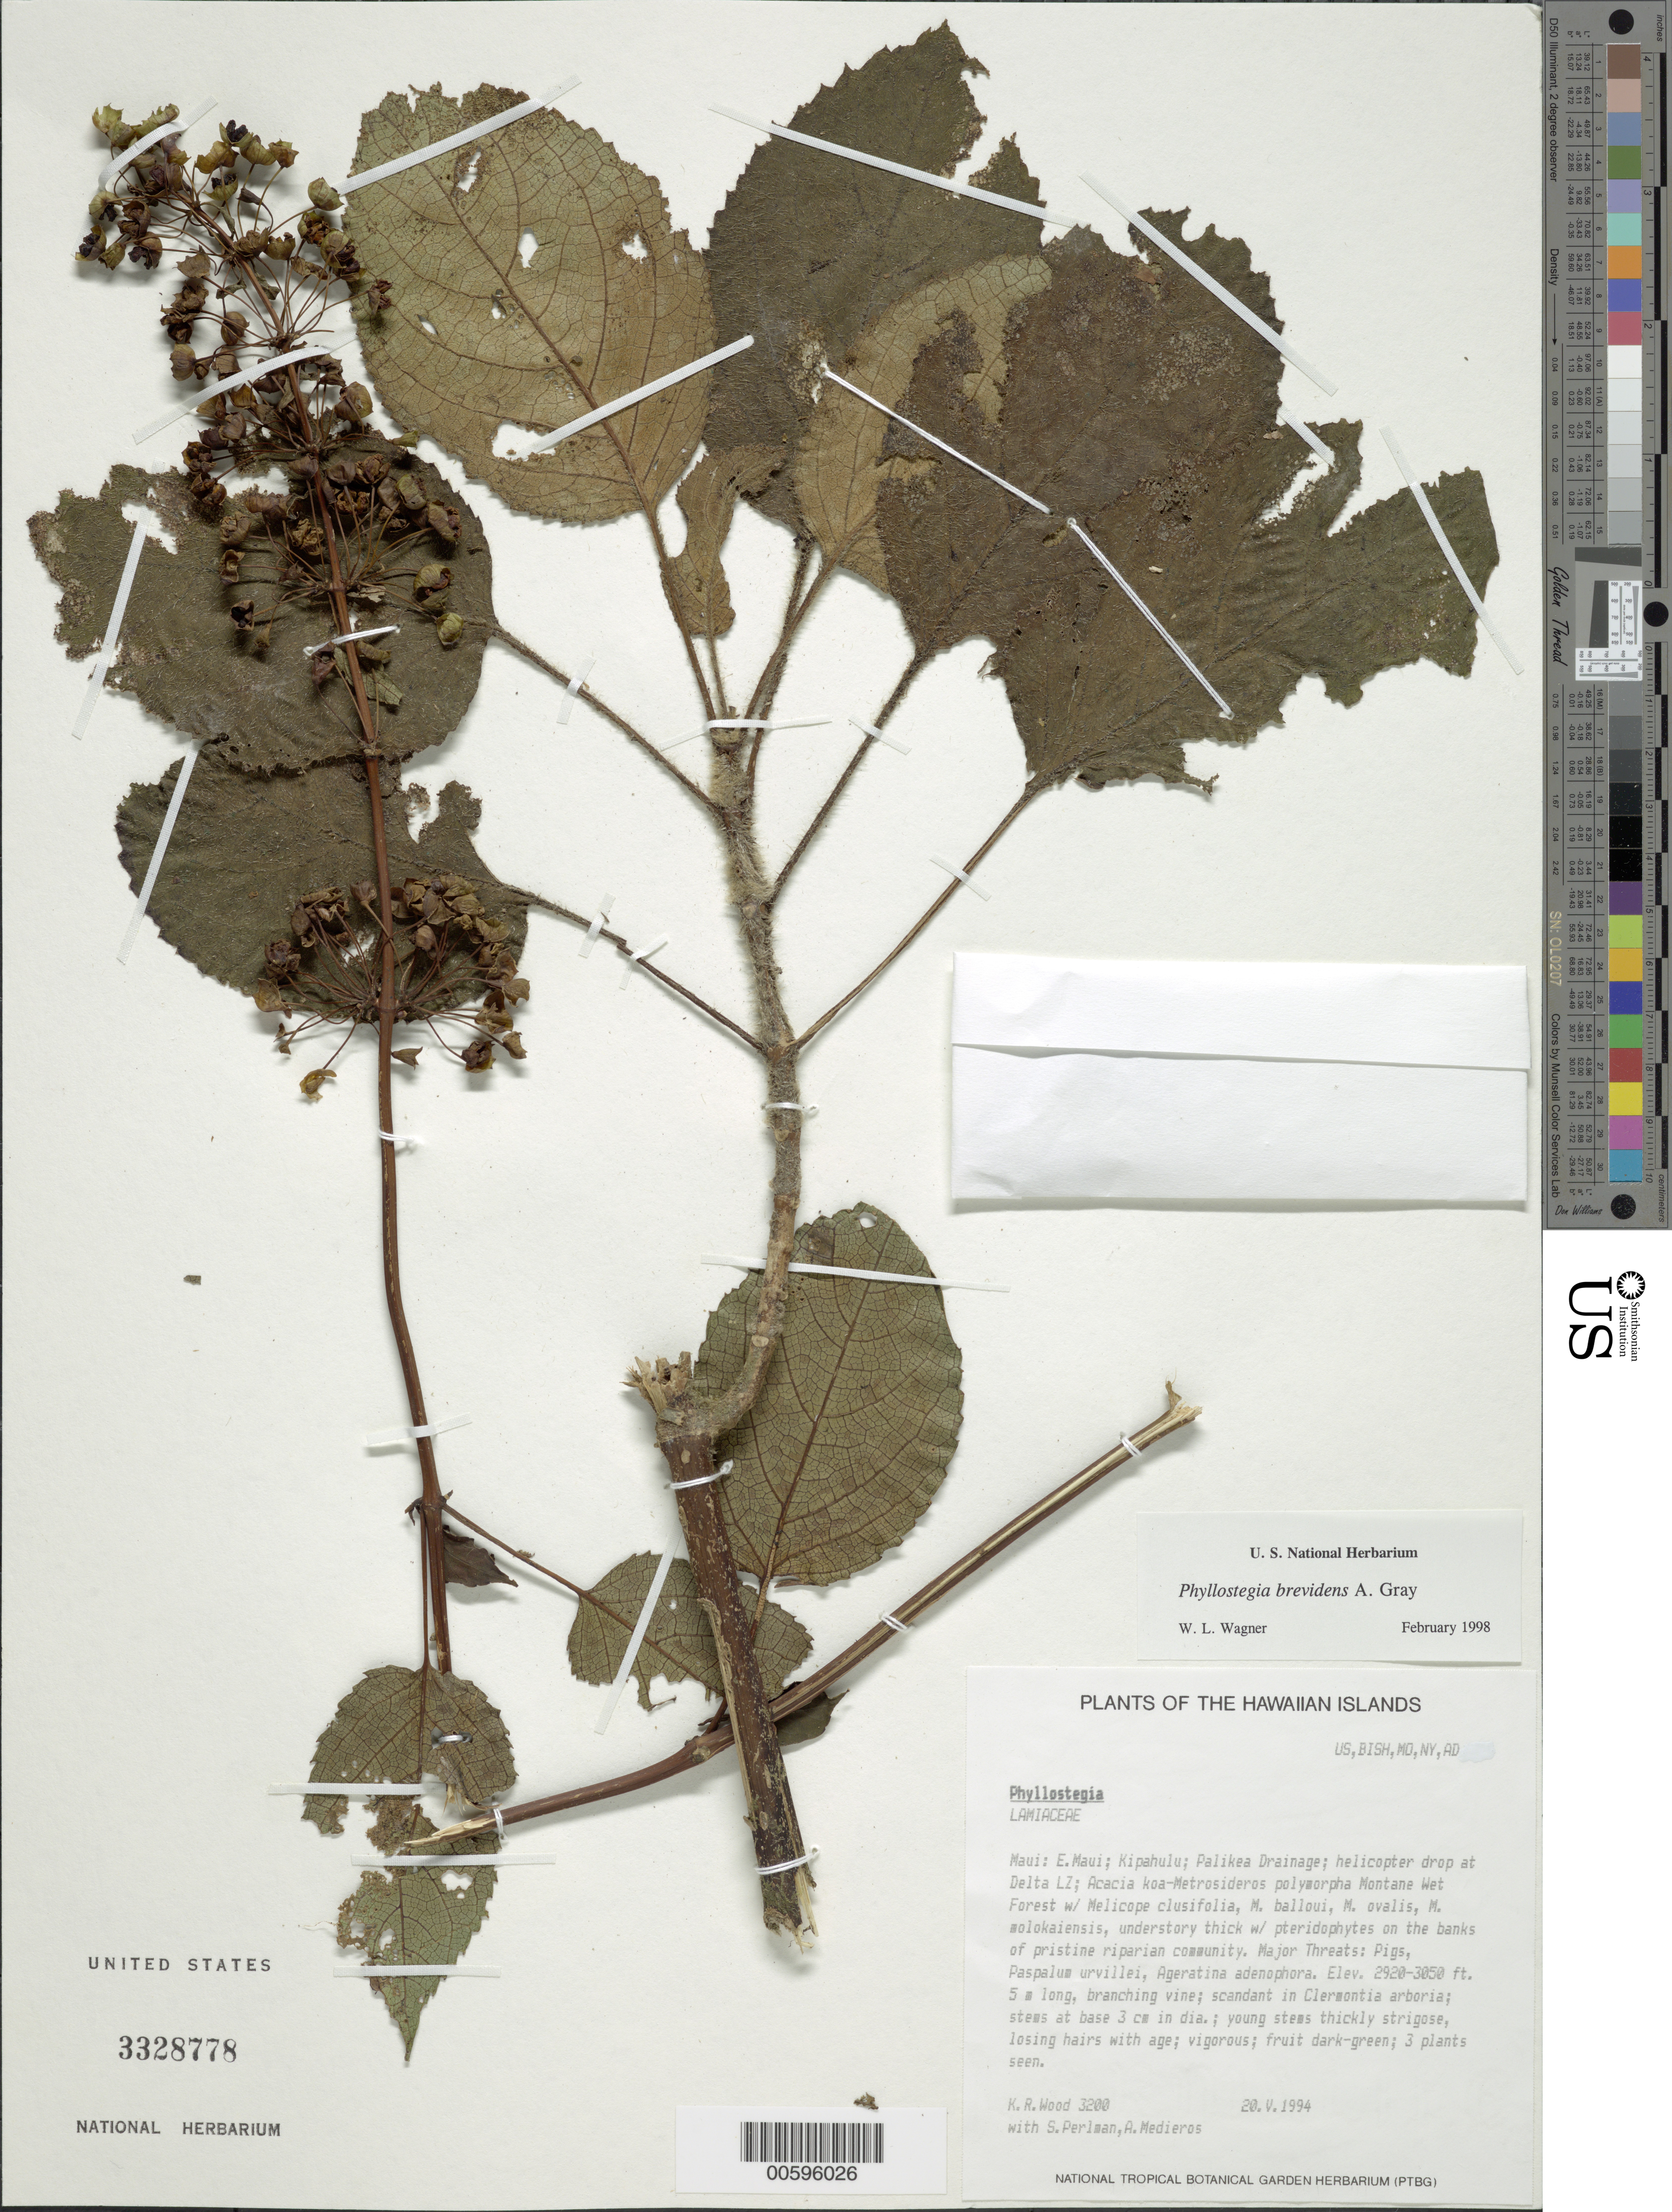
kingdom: Plantae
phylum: Tracheophyta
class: Magnoliopsida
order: Lamiales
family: Lamiaceae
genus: Phyllostegia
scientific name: Phyllostegia brevidens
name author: A. Gray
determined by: Wagner, W. L., (BOT), Smithsonian Institution - National Museum of Natural History (UNITED STATES)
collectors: K. R. Wood, S. P. Perlman & A. Medieros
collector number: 3200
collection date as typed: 20 May 1994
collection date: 1994-05-20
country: United States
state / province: Hawaii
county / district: Maui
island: Maui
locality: E Maui; Kipahulu; Palikea Drainage; helicopter drop at Delta LZ.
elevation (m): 890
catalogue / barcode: US 3328778